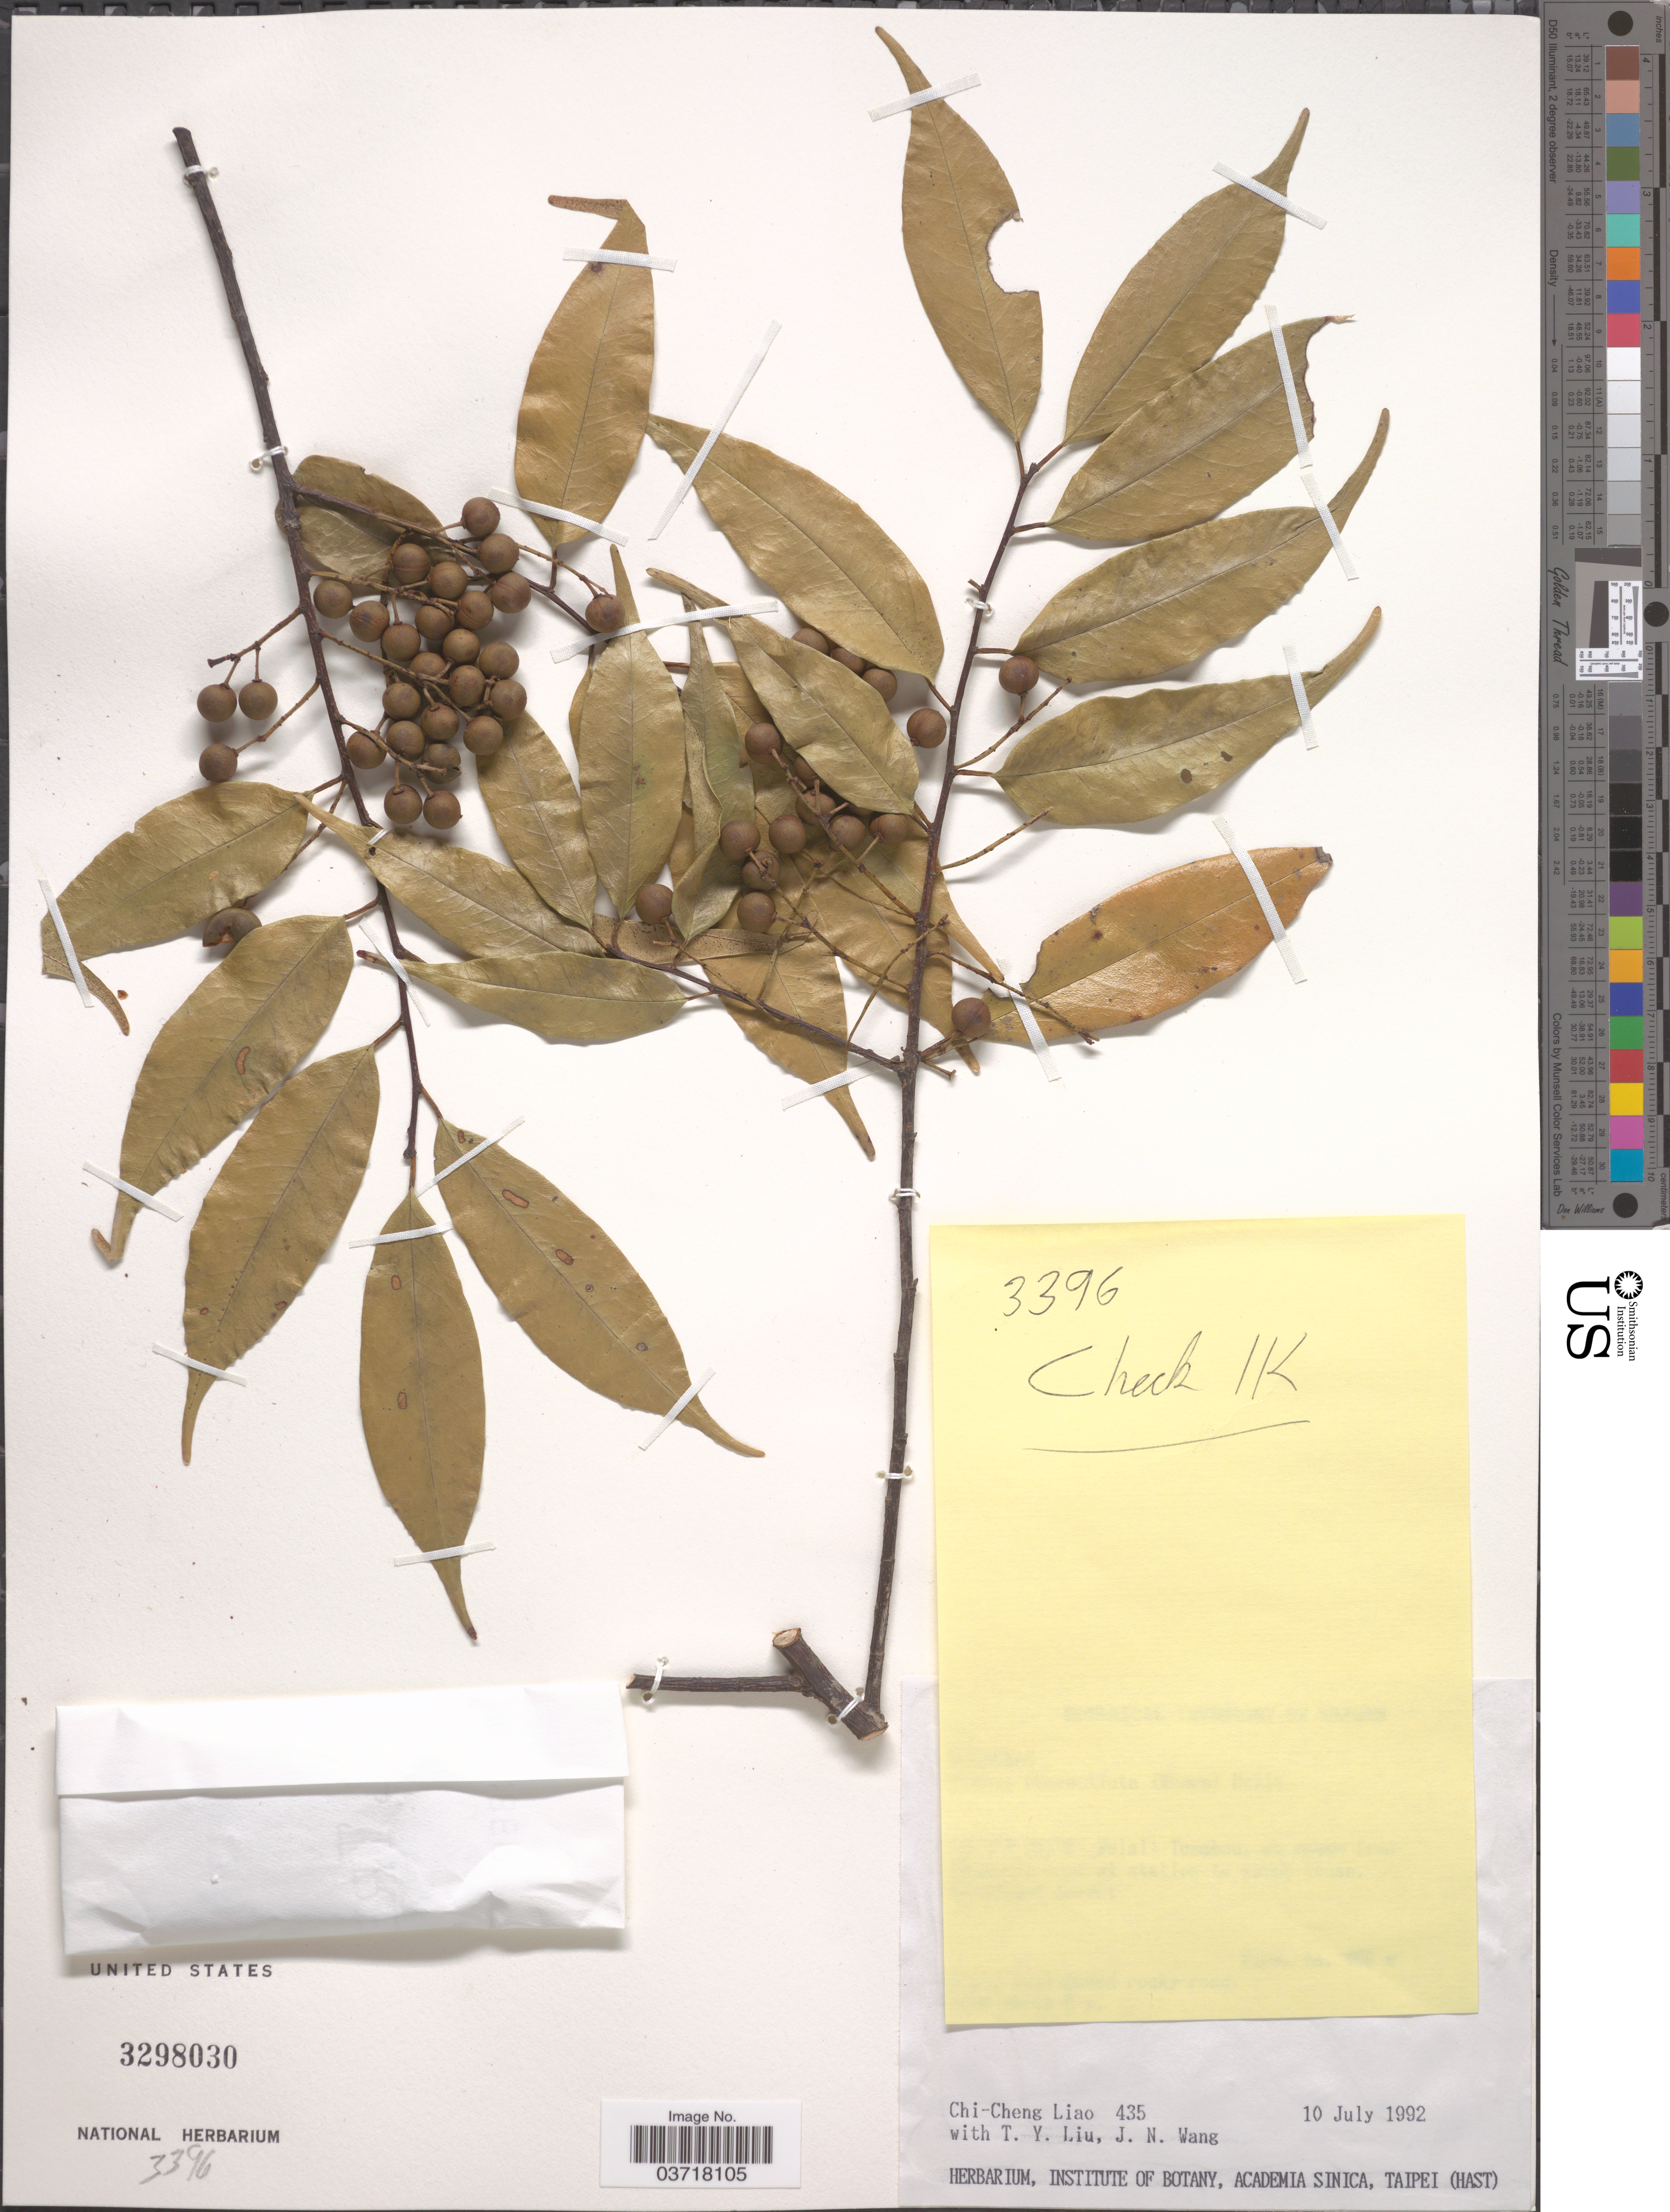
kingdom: Plantae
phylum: Tracheophyta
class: Magnoliopsida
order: Rosales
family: Rosaceae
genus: Prunus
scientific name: Prunus phaeosticta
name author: (Hance) Maxim.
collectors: C. Liao, T. Y. Liu & J. Wang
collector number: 435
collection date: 1992-07-10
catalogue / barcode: US 3298030